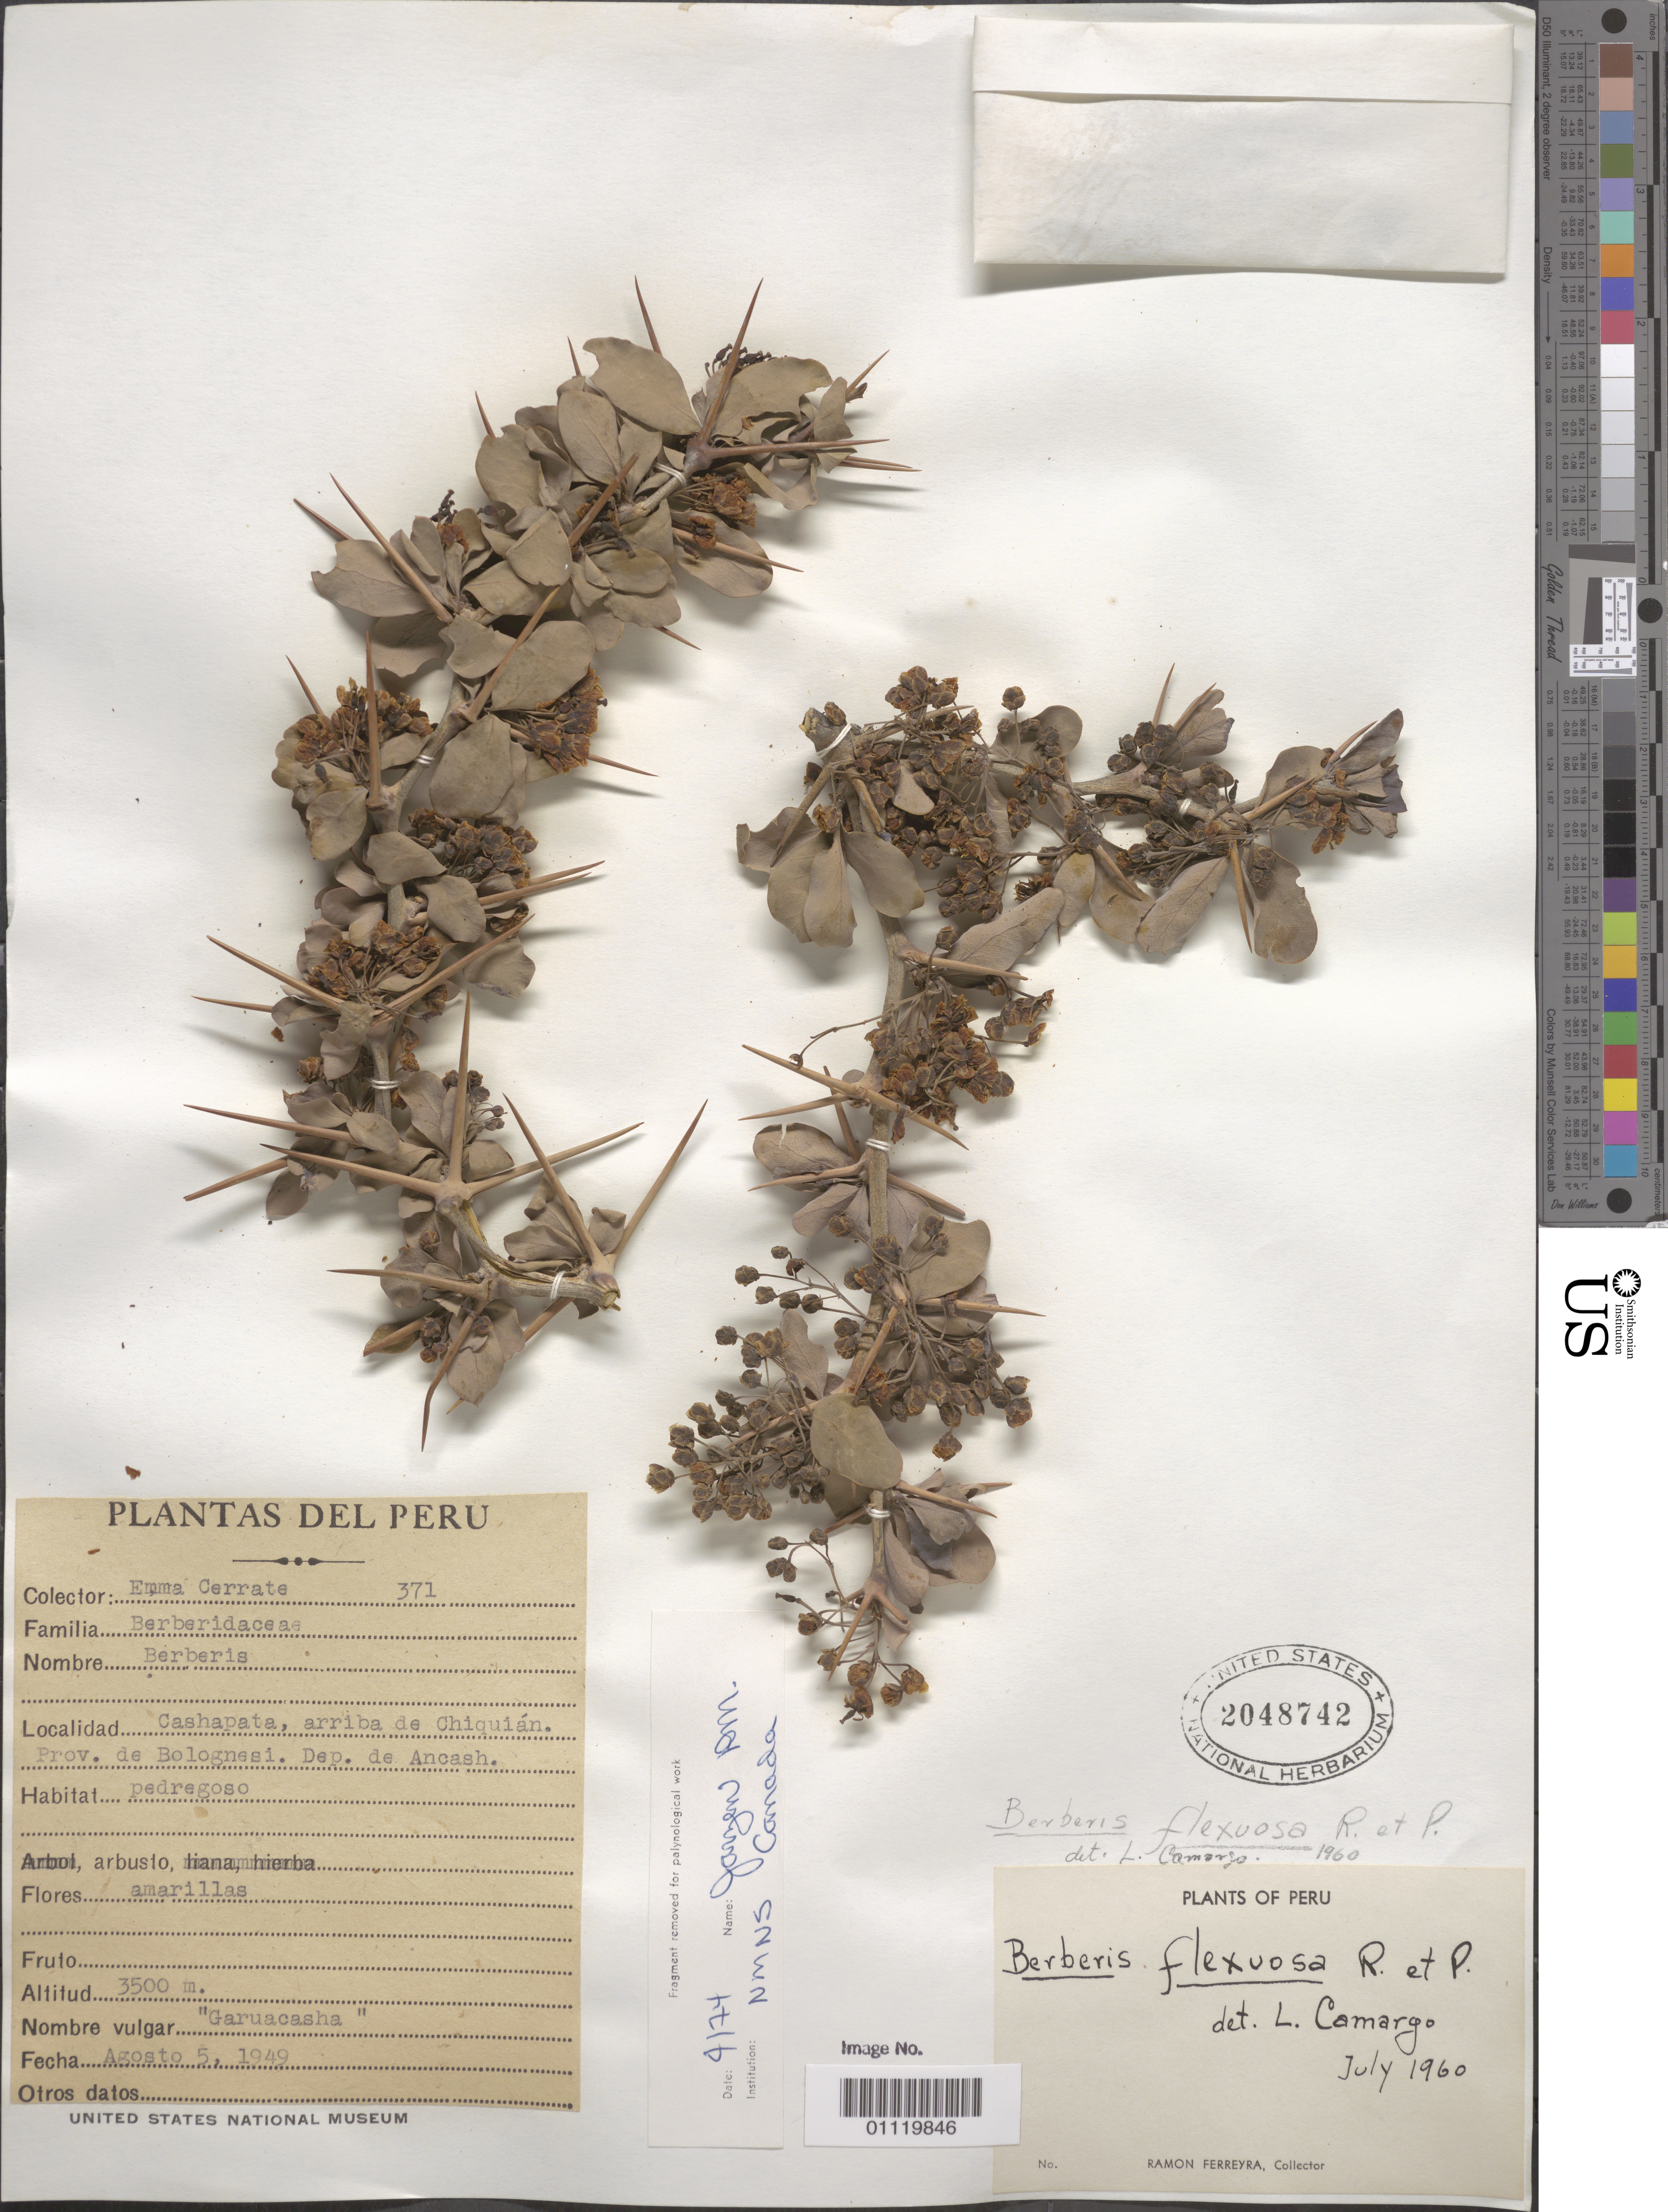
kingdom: Plantae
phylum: Tracheophyta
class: Magnoliopsida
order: Ranunculales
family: Berberidaceae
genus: Berberis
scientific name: Berberis flexuosa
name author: Ruiz & Pav.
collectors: E. Cerrate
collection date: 1949-08-05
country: Peru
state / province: Ancash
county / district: Bolognesi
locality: Cashapata, above of Chiquian. Rocky habitat.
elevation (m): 3500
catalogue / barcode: US 2048742